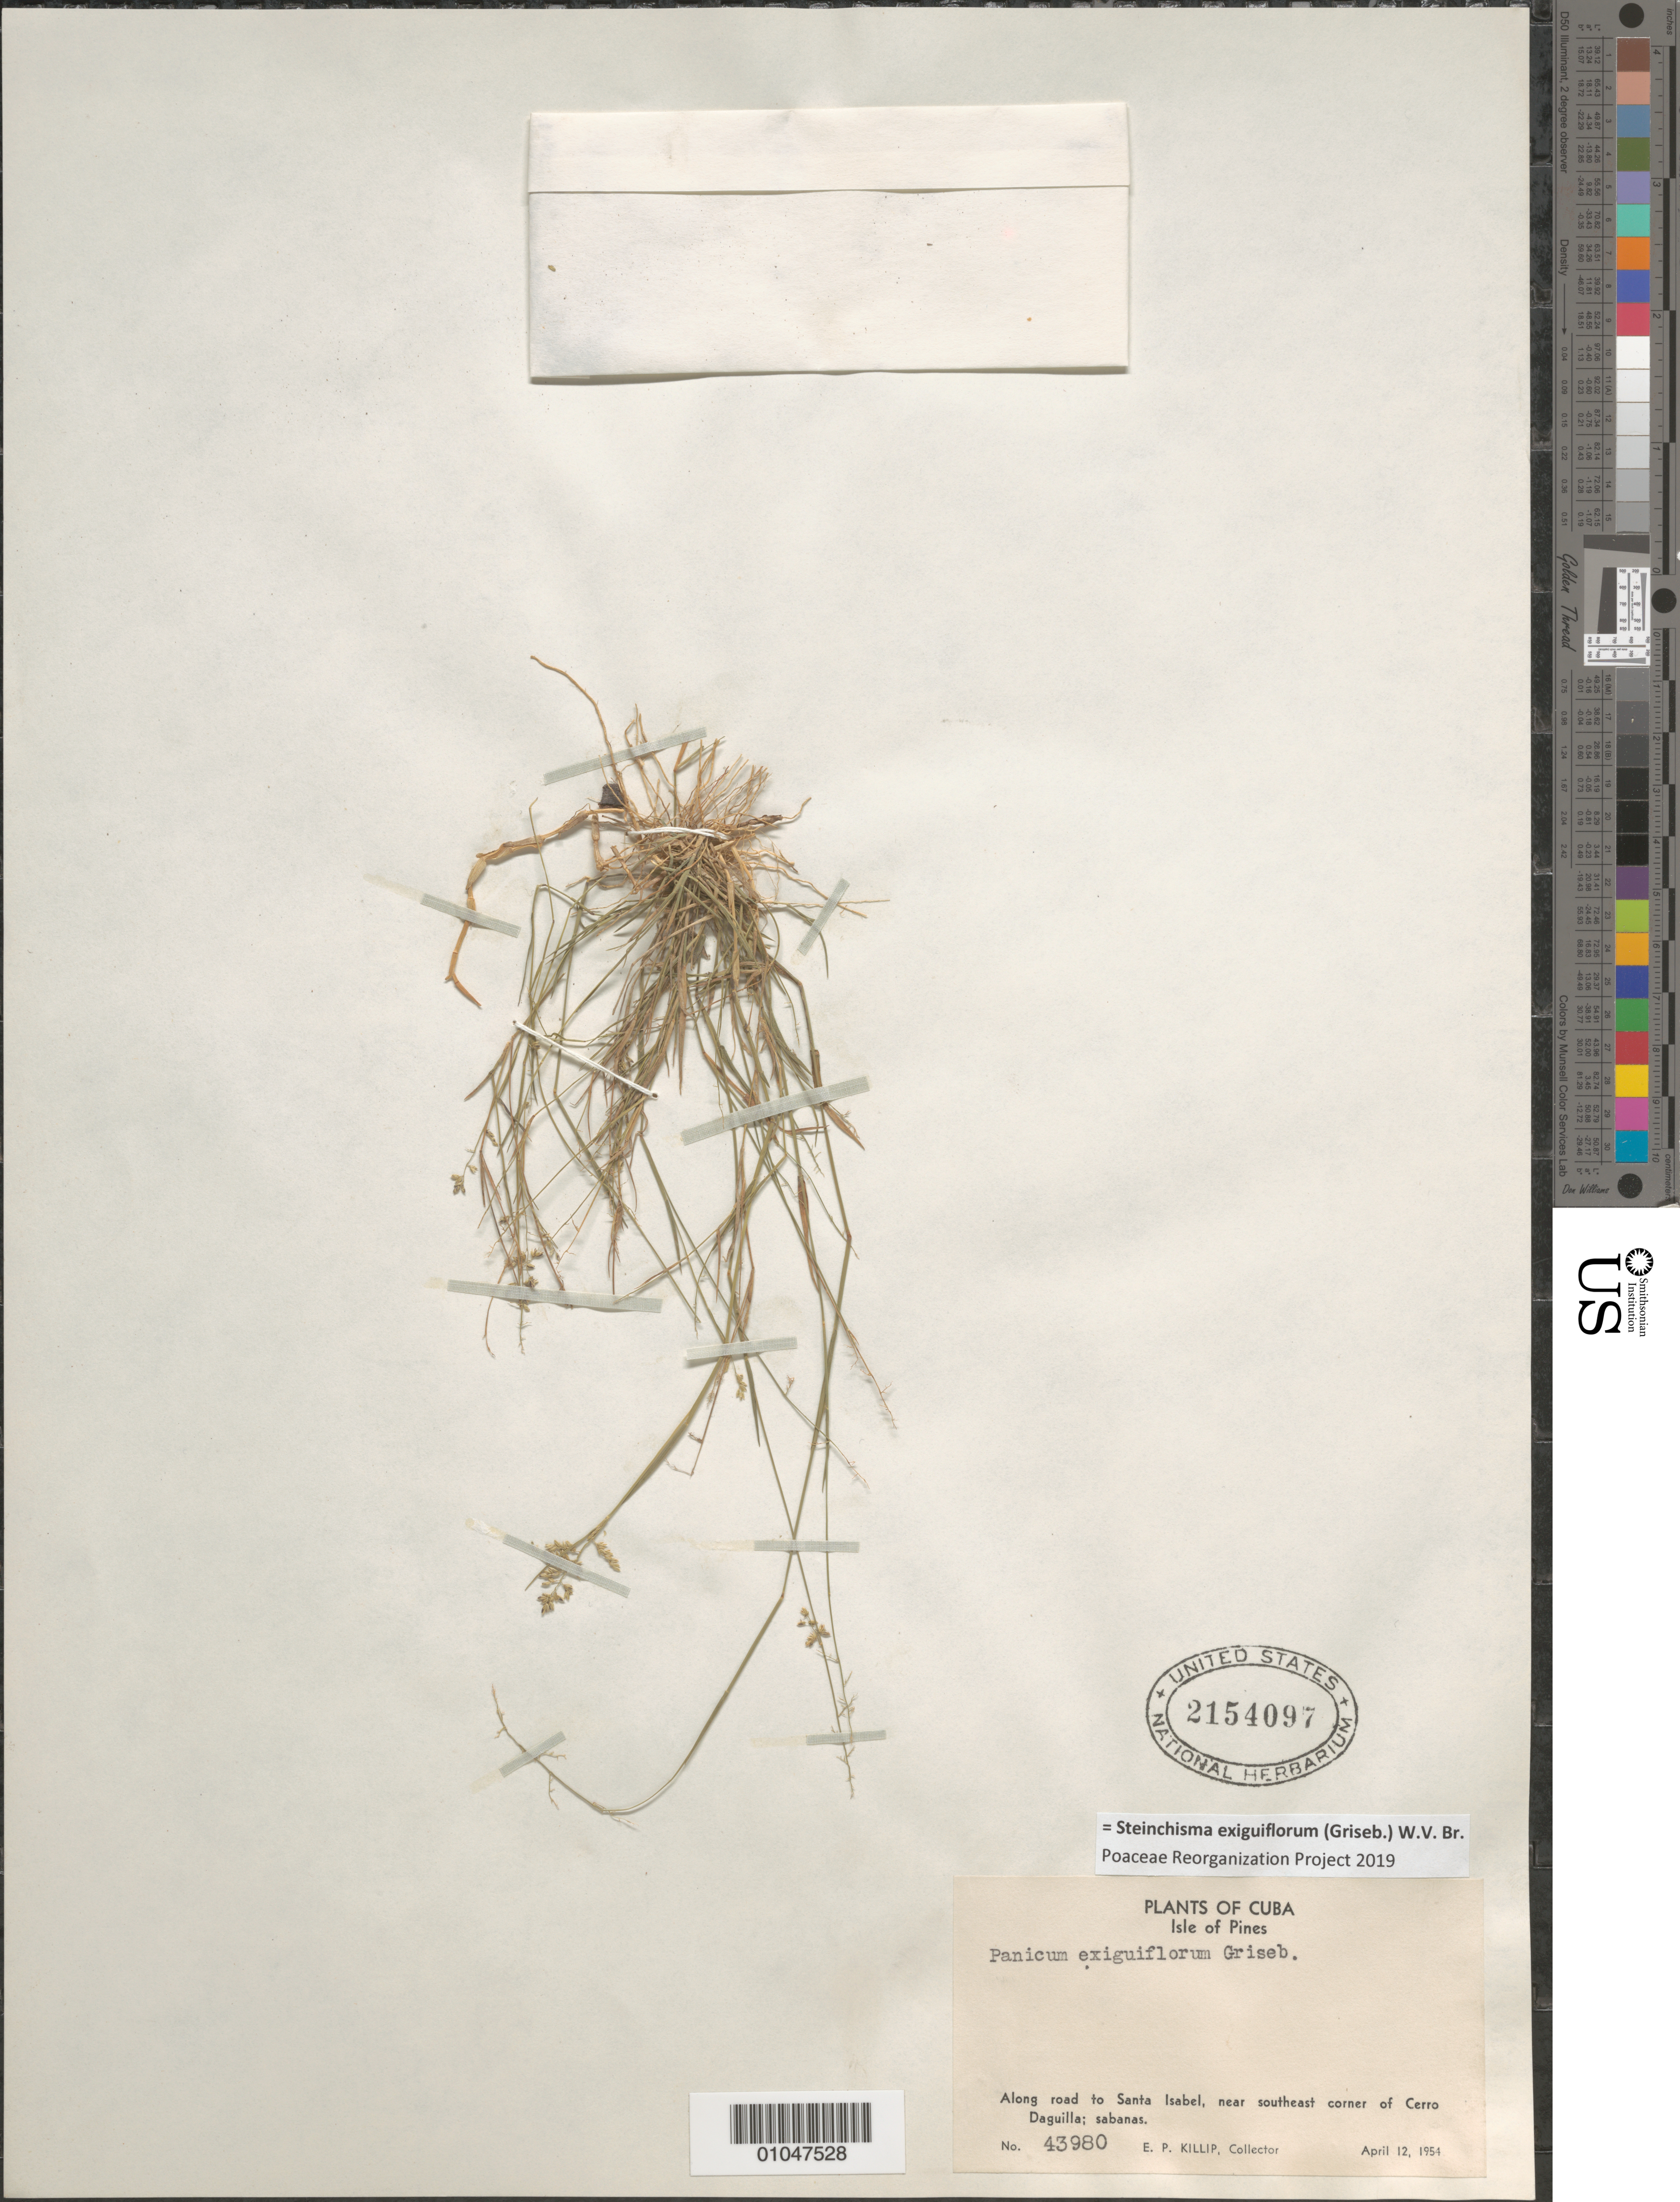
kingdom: Plantae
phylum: Tracheophyta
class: Liliopsida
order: Poales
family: Poaceae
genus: Panicum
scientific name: Panicum exiguiflorum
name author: Griseb.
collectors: E. P. Killip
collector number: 43980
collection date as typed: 12 Apr 1954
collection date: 1954-04-12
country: Cuba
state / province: Isla de la Juventud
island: Isla de la Juventud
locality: [Isle of Pines], Along rd to Santa Isabel, near SE corner of Cerro Daguilla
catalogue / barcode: US 2154097